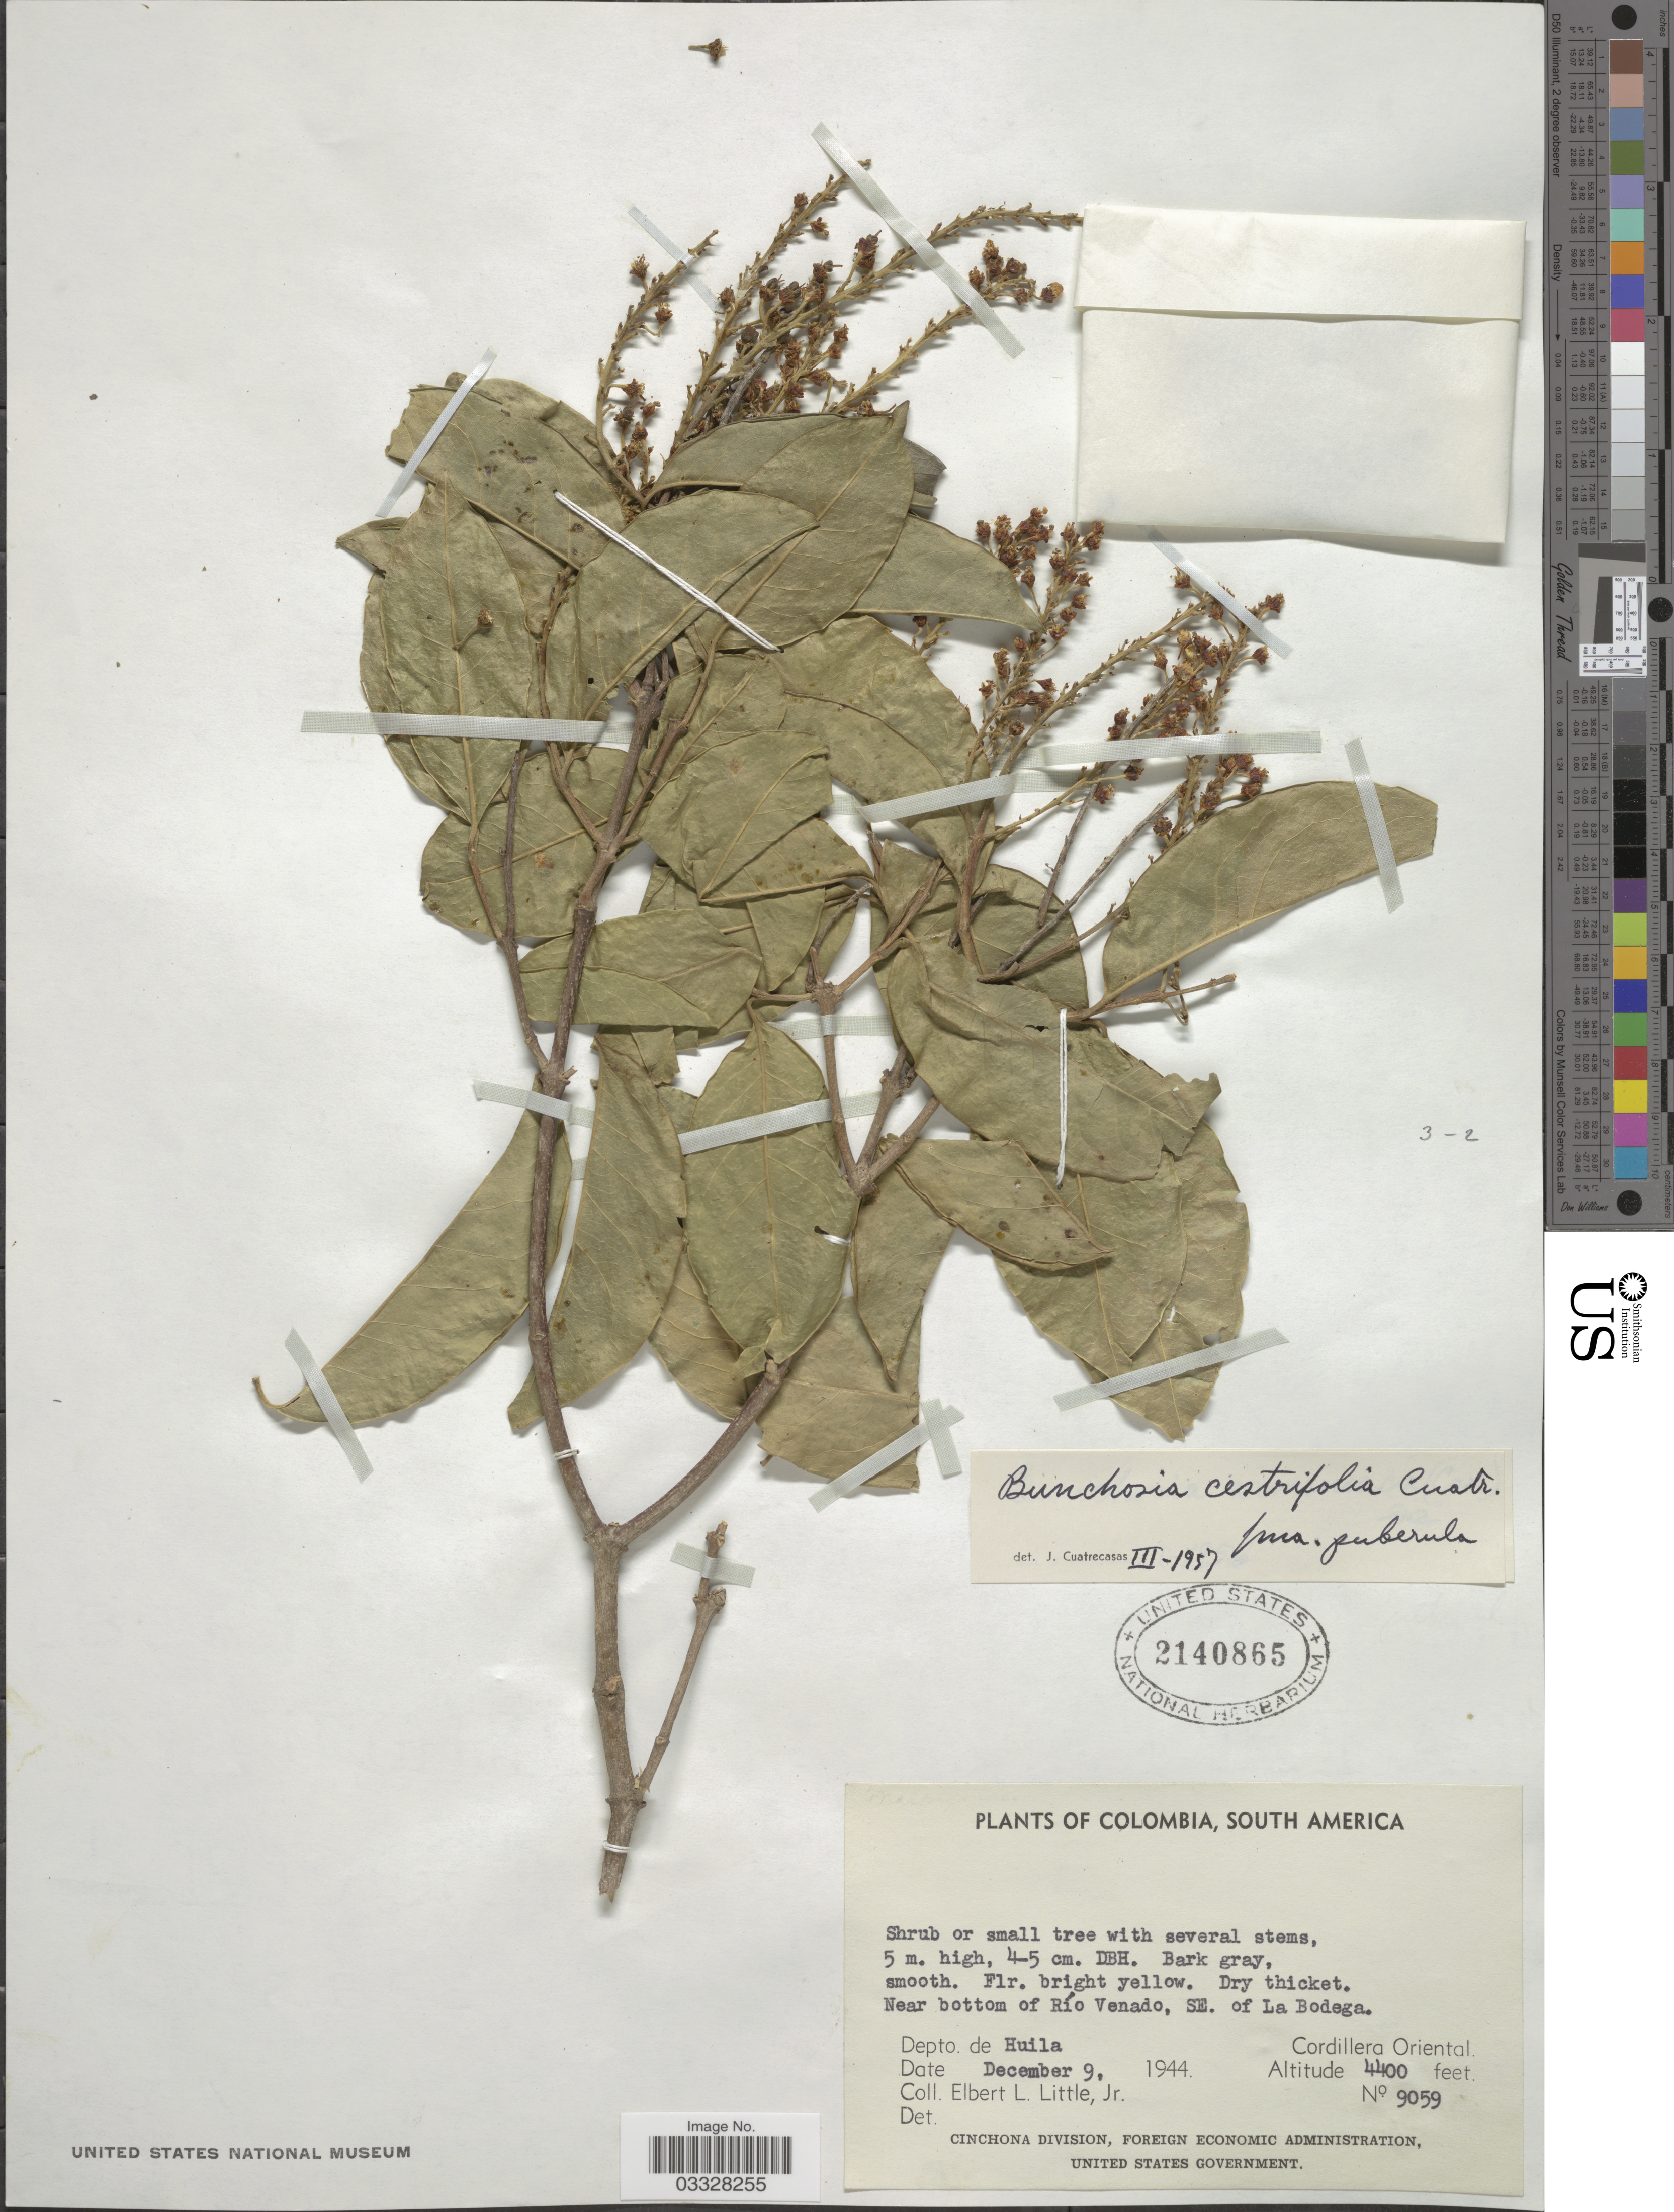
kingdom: Plantae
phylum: Tracheophyta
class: Magnoliopsida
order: Malpighiales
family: Malpighiaceae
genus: Bunchosia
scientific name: Bunchosia cestrifolia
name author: Cuatrec.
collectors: E. L. Little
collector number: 9059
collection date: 1944-12-09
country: Colombia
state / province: Huila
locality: Near bottom of Río Venado, SE. of La Bodega. Depto. de Huila. Cordillera Oriental.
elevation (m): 1341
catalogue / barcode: US 2140865